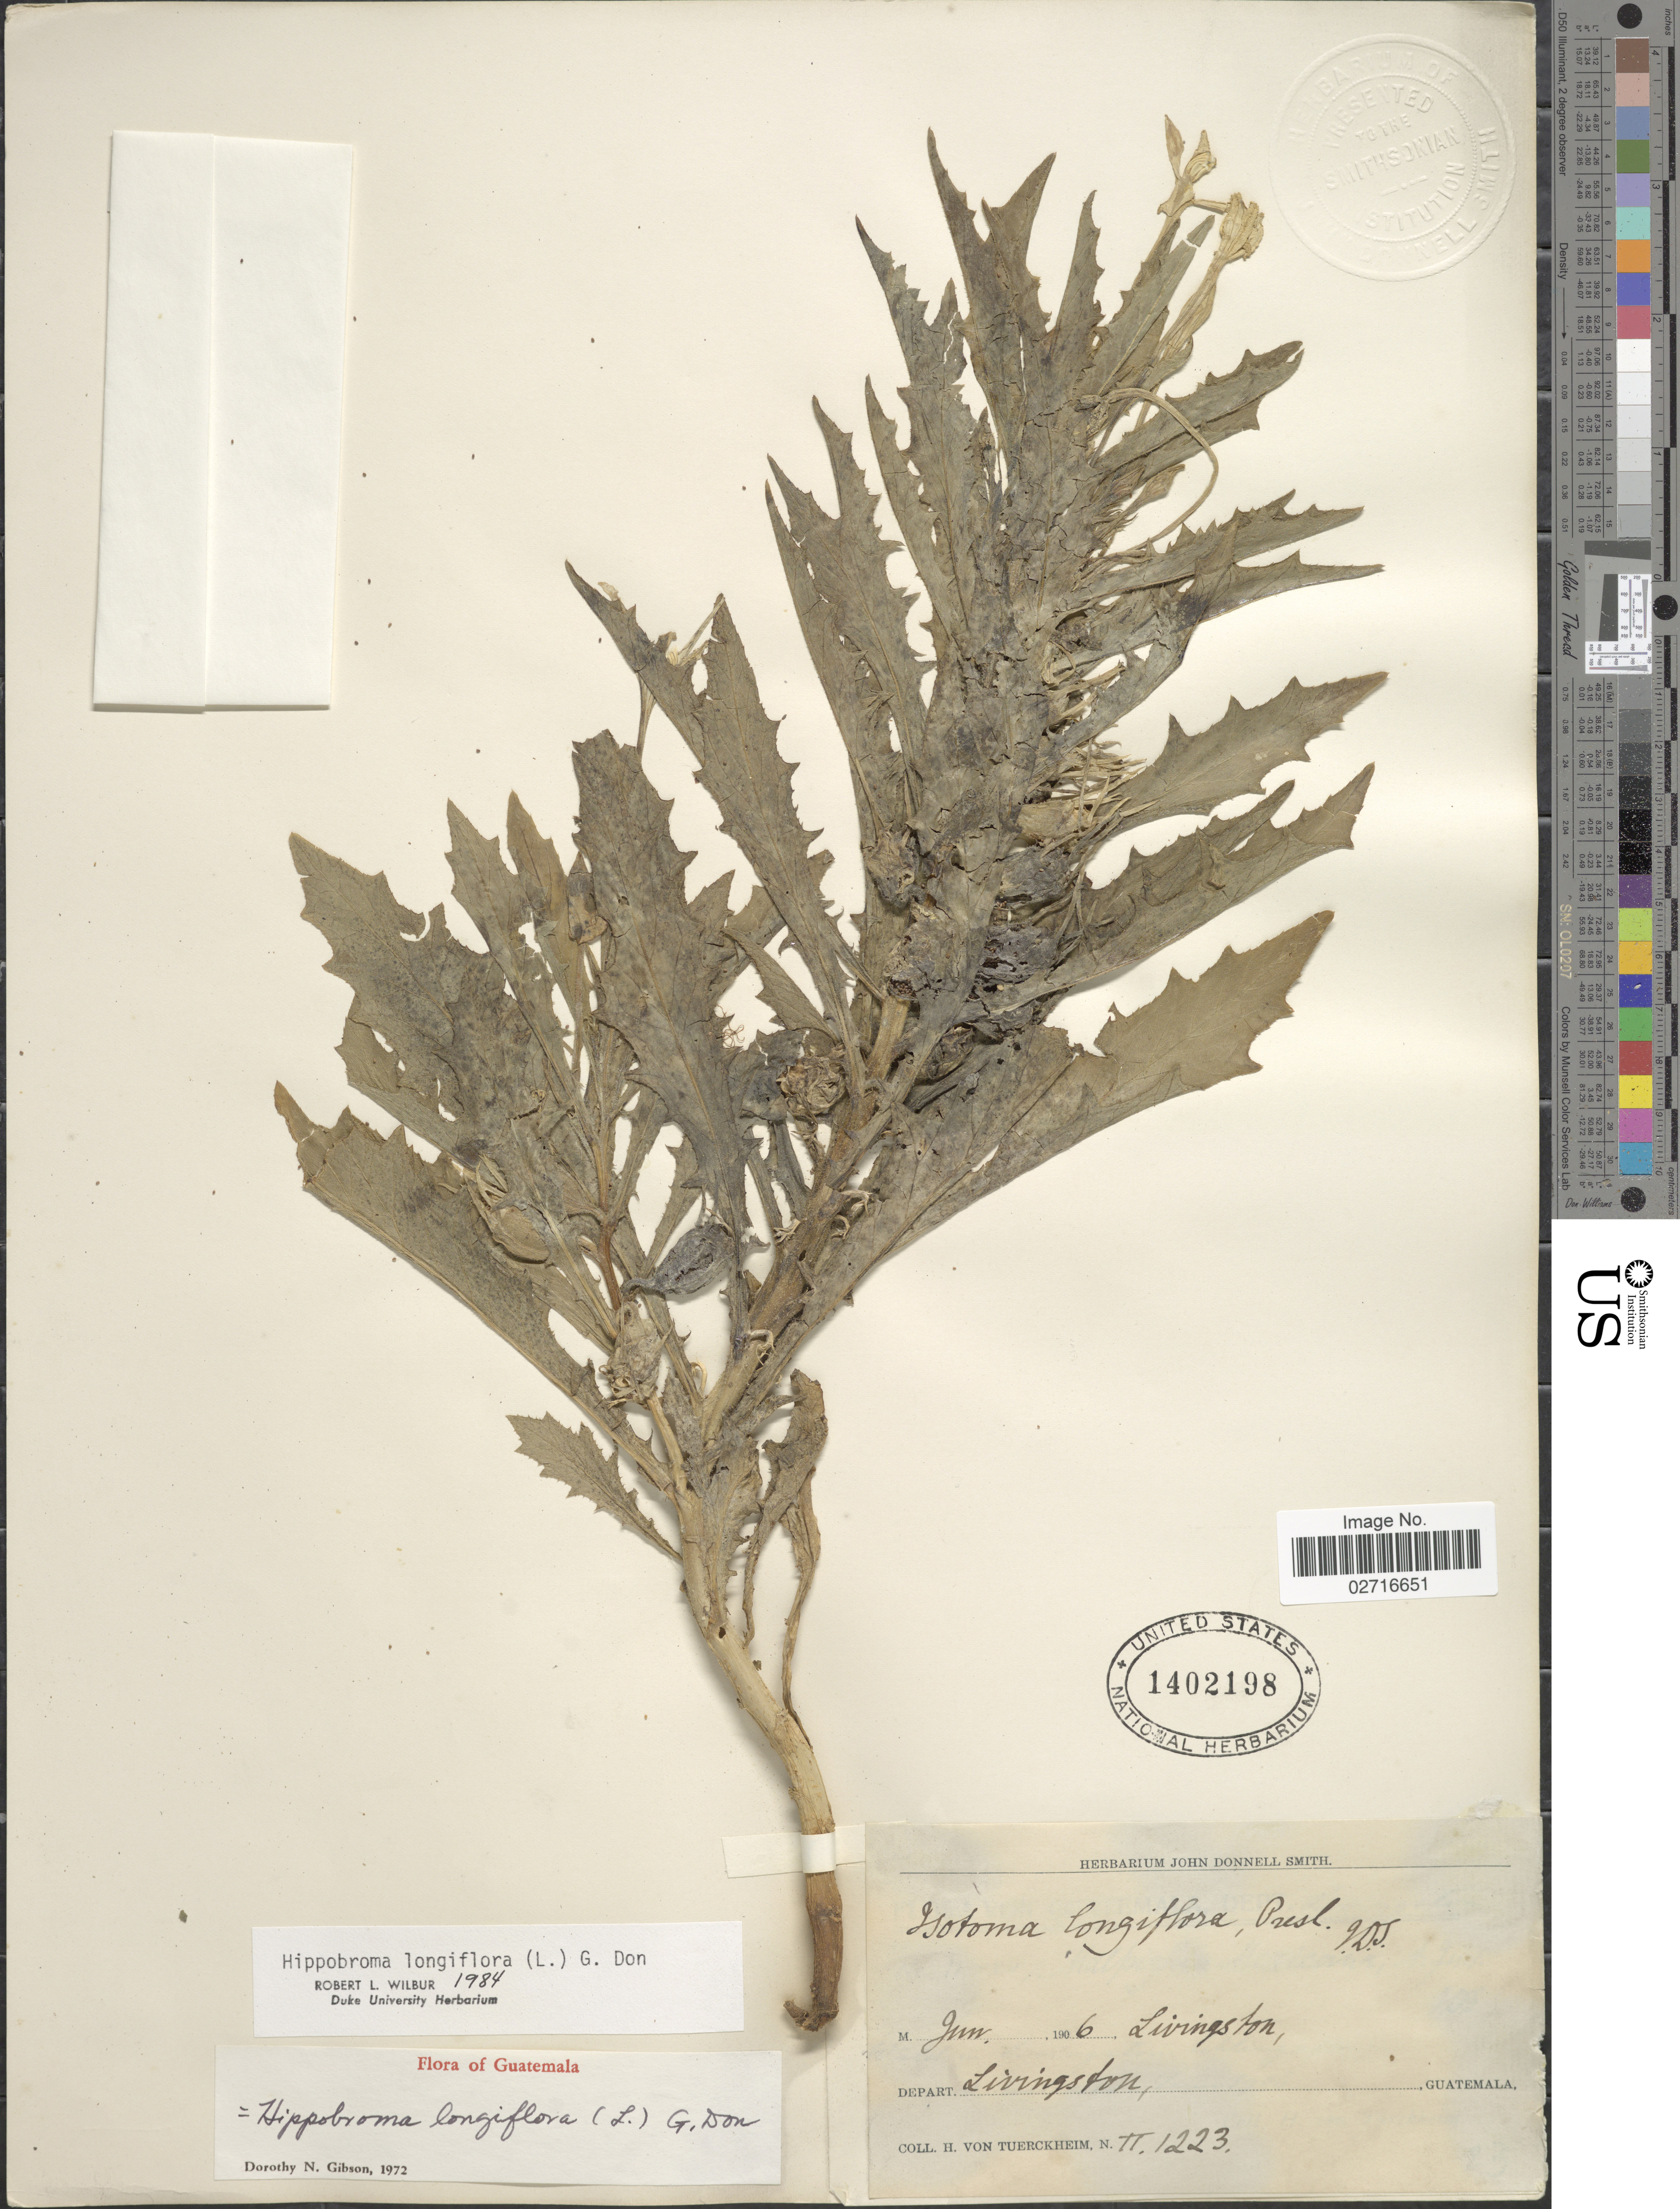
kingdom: Plantae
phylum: Tracheophyta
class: Magnoliopsida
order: Asterales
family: Campanulaceae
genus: Hippobroma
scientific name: Hippobroma longiflora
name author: (L.) G. Don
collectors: H. von Türckheim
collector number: II 1223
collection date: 1906-06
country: Guatemala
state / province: Izabal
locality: Livingston, Depart. Livingston.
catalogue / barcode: US 1402198